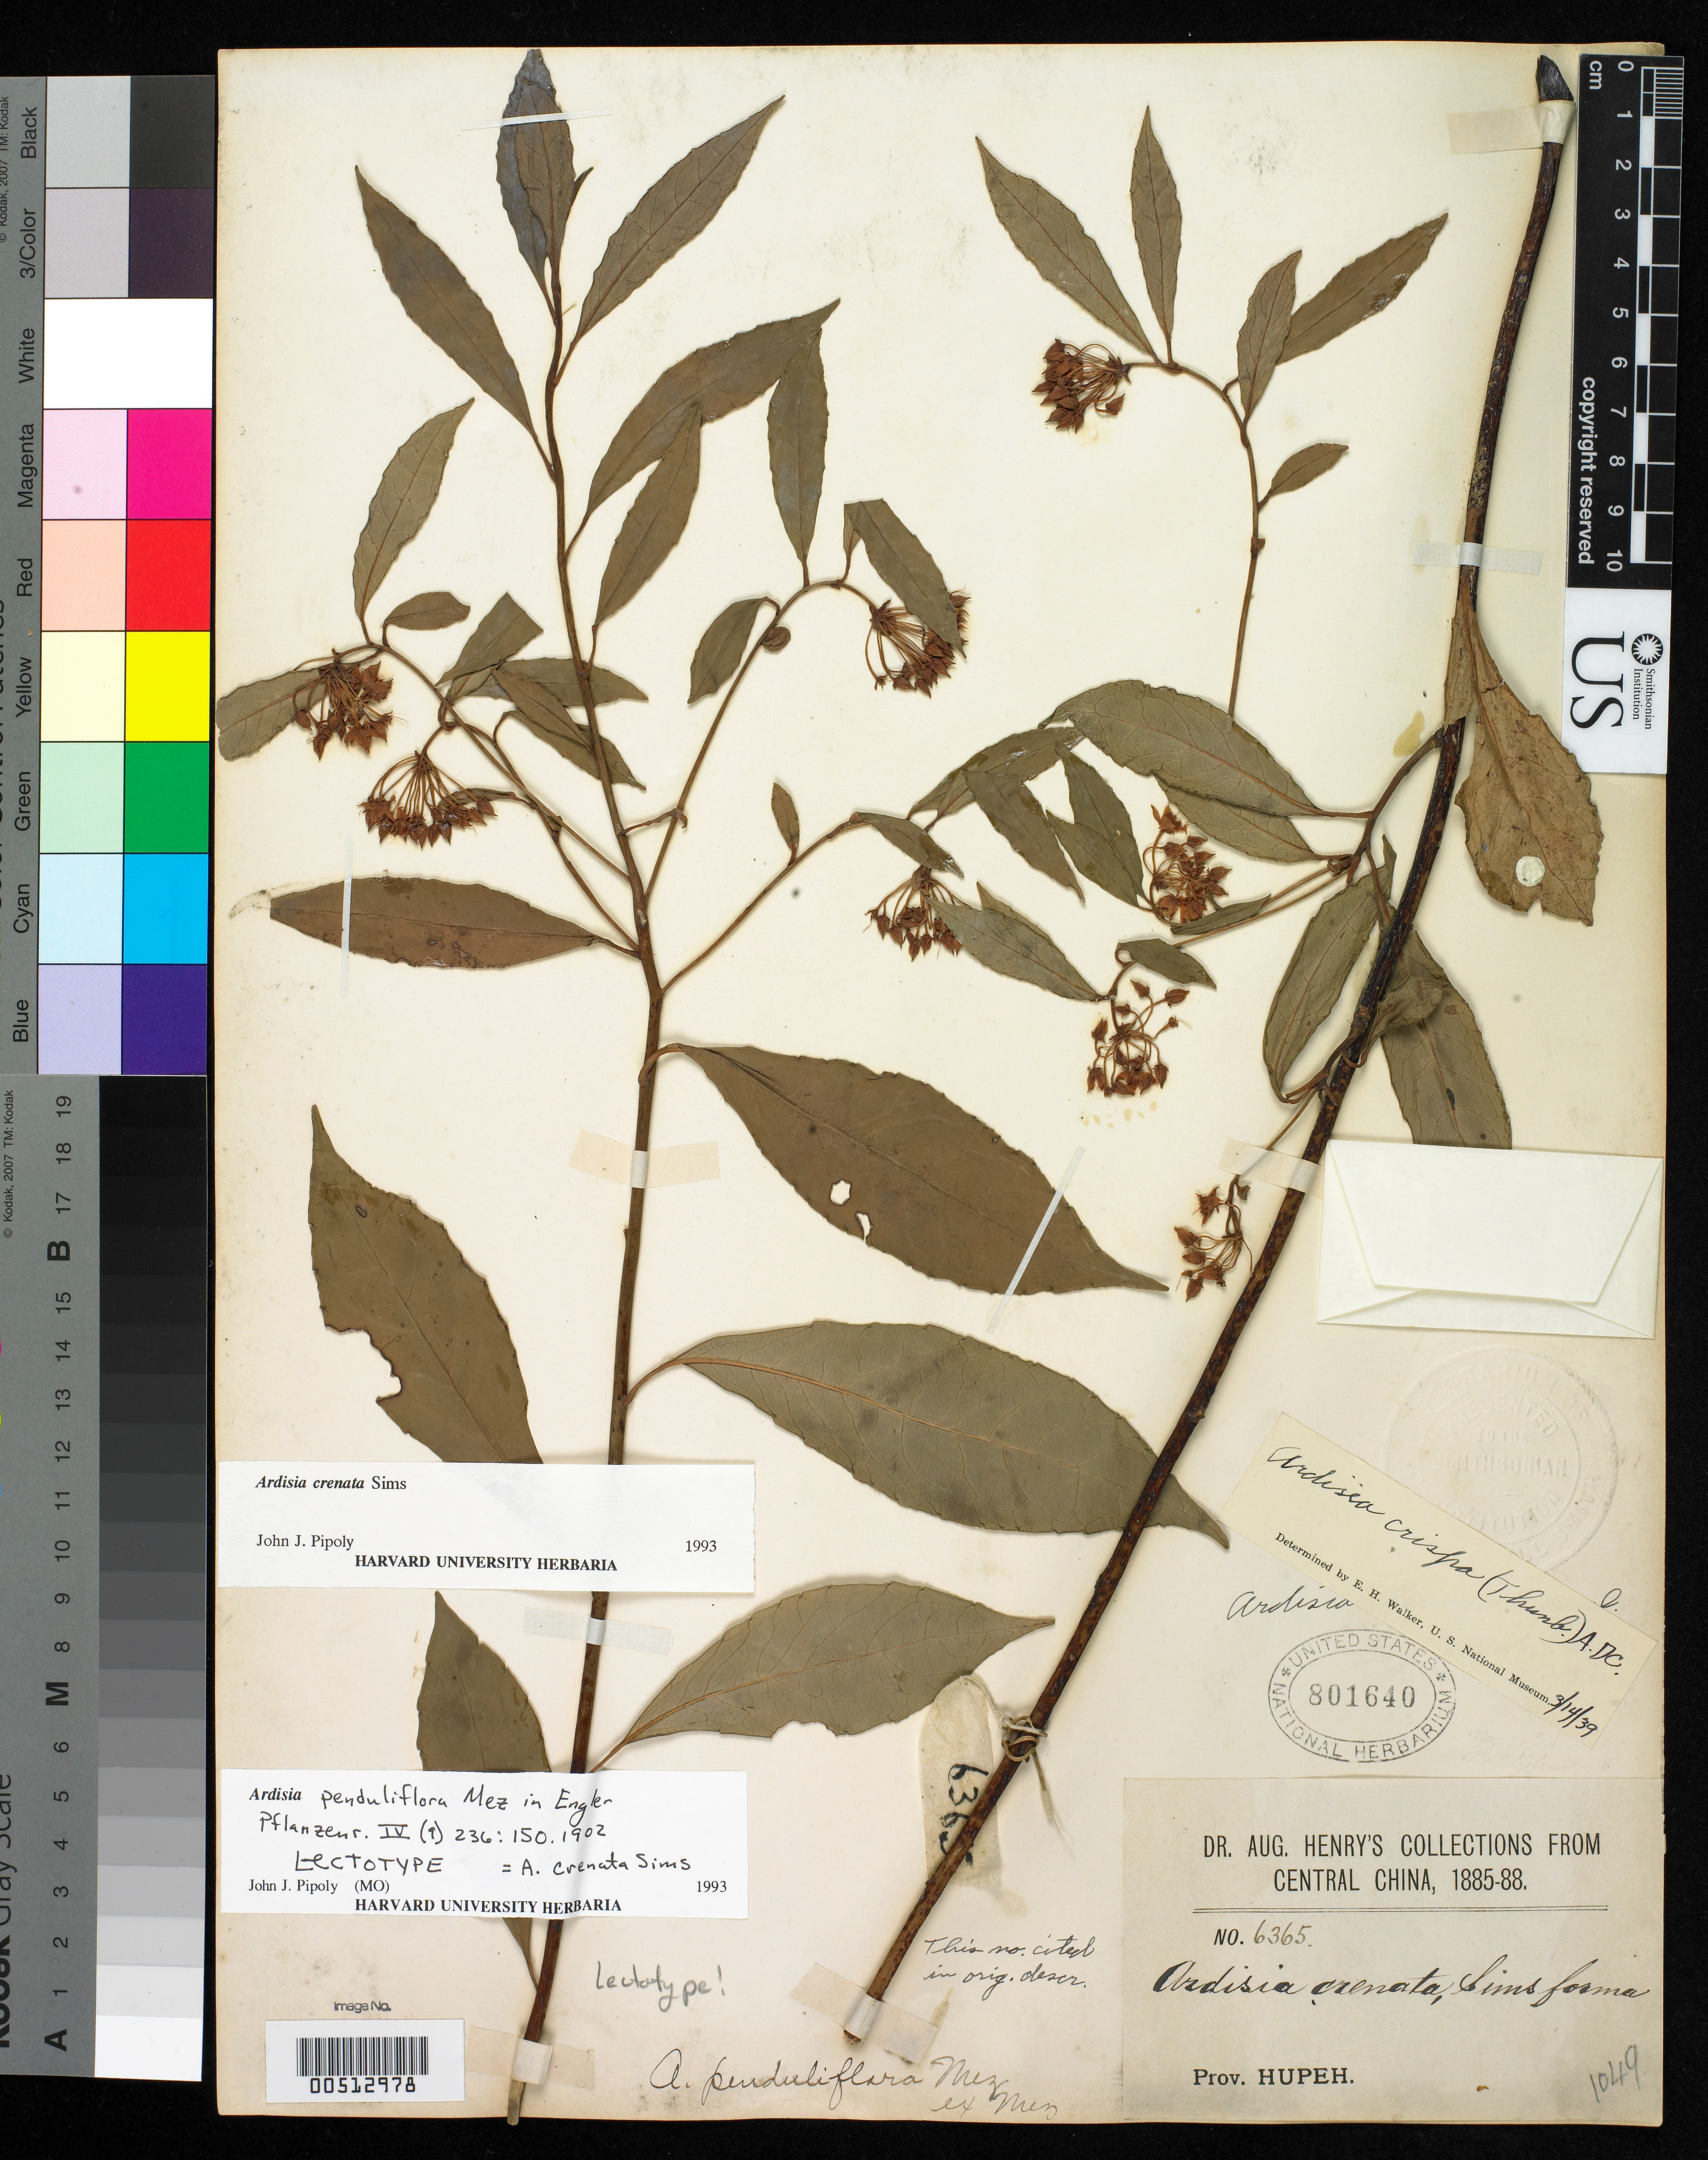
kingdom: Plantae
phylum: Tracheophyta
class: Magnoliopsida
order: Ericales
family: Primulaceae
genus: Ardisia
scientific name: Ardisia penduliflora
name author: Mez in Engl.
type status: Isosyntype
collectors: A. Henry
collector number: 6365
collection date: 1885/1888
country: China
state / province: Hubei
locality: Central China. Prov. Hupeh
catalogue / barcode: US 801640